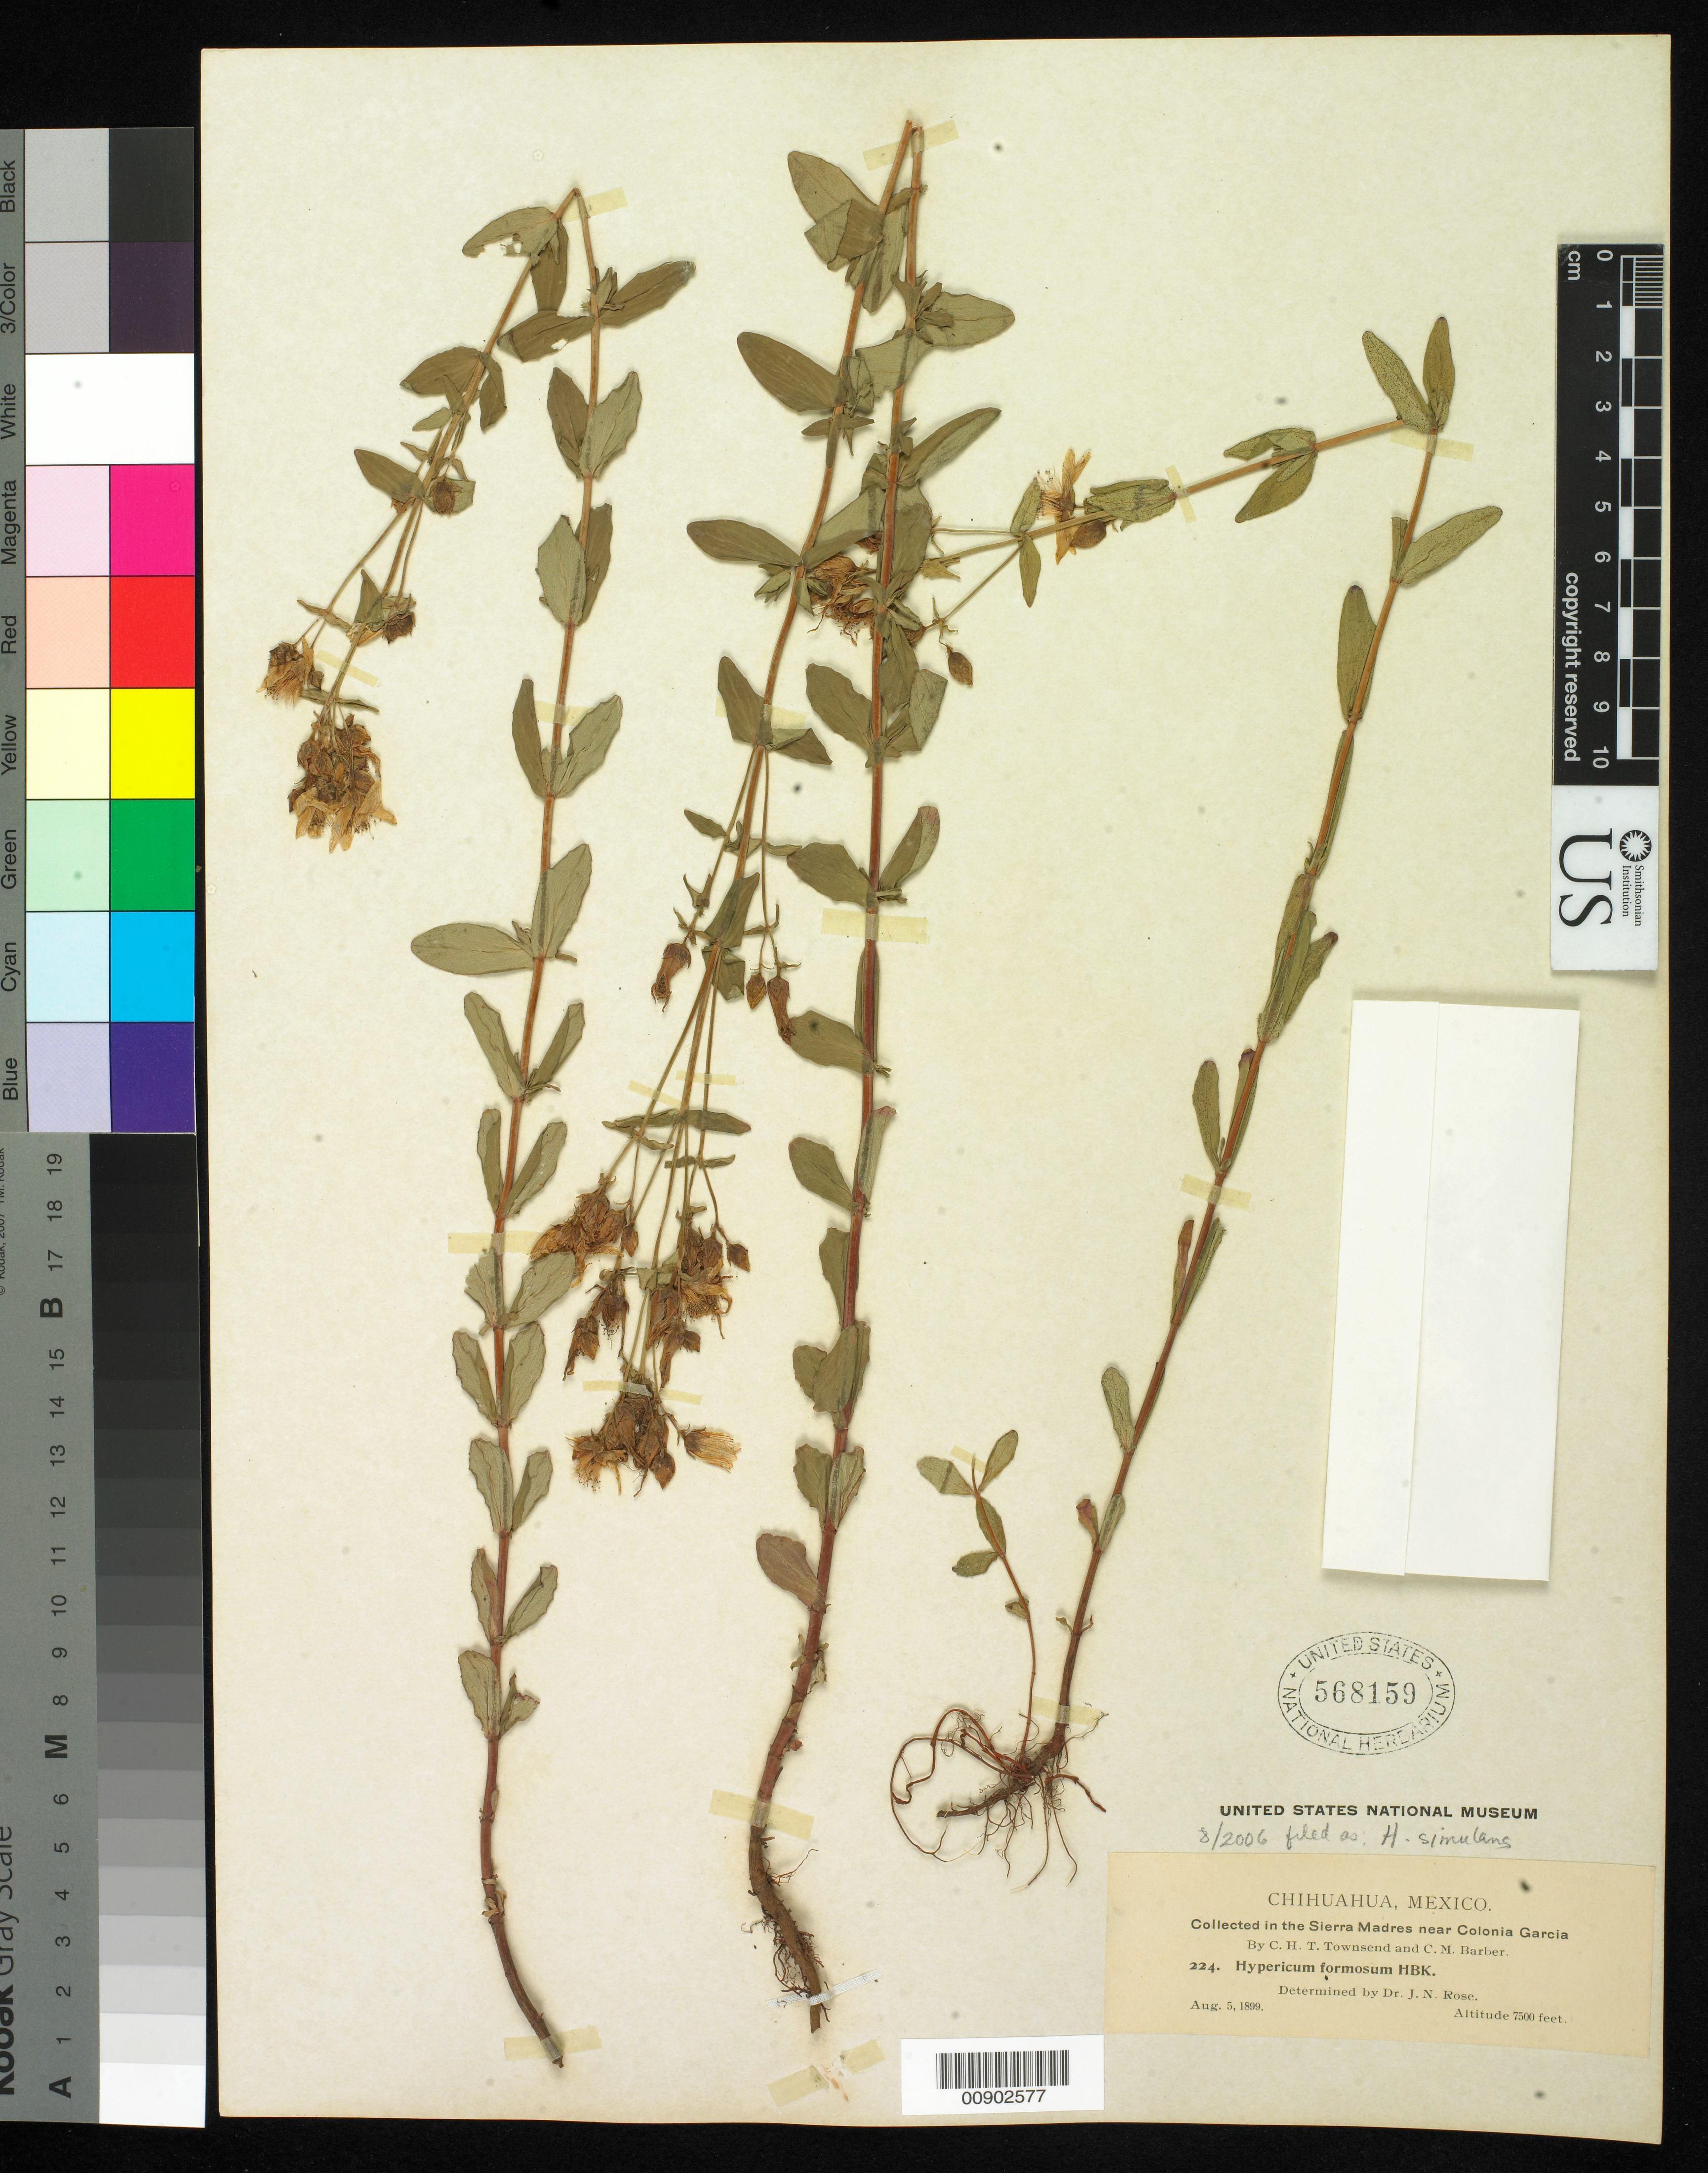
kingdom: Plantae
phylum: Tracheophyta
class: Magnoliopsida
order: Malpighiales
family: Hypericaceae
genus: Hypericum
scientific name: Hypericum simulans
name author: Rose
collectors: C. H. T. Townsend & C. Barber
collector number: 224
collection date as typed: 05 Aug 1899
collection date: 1899-08-05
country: Mexico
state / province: Chihuahua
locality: Sierra Madre near Colonia García, Chihuahua.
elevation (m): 2286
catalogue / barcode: US 568159